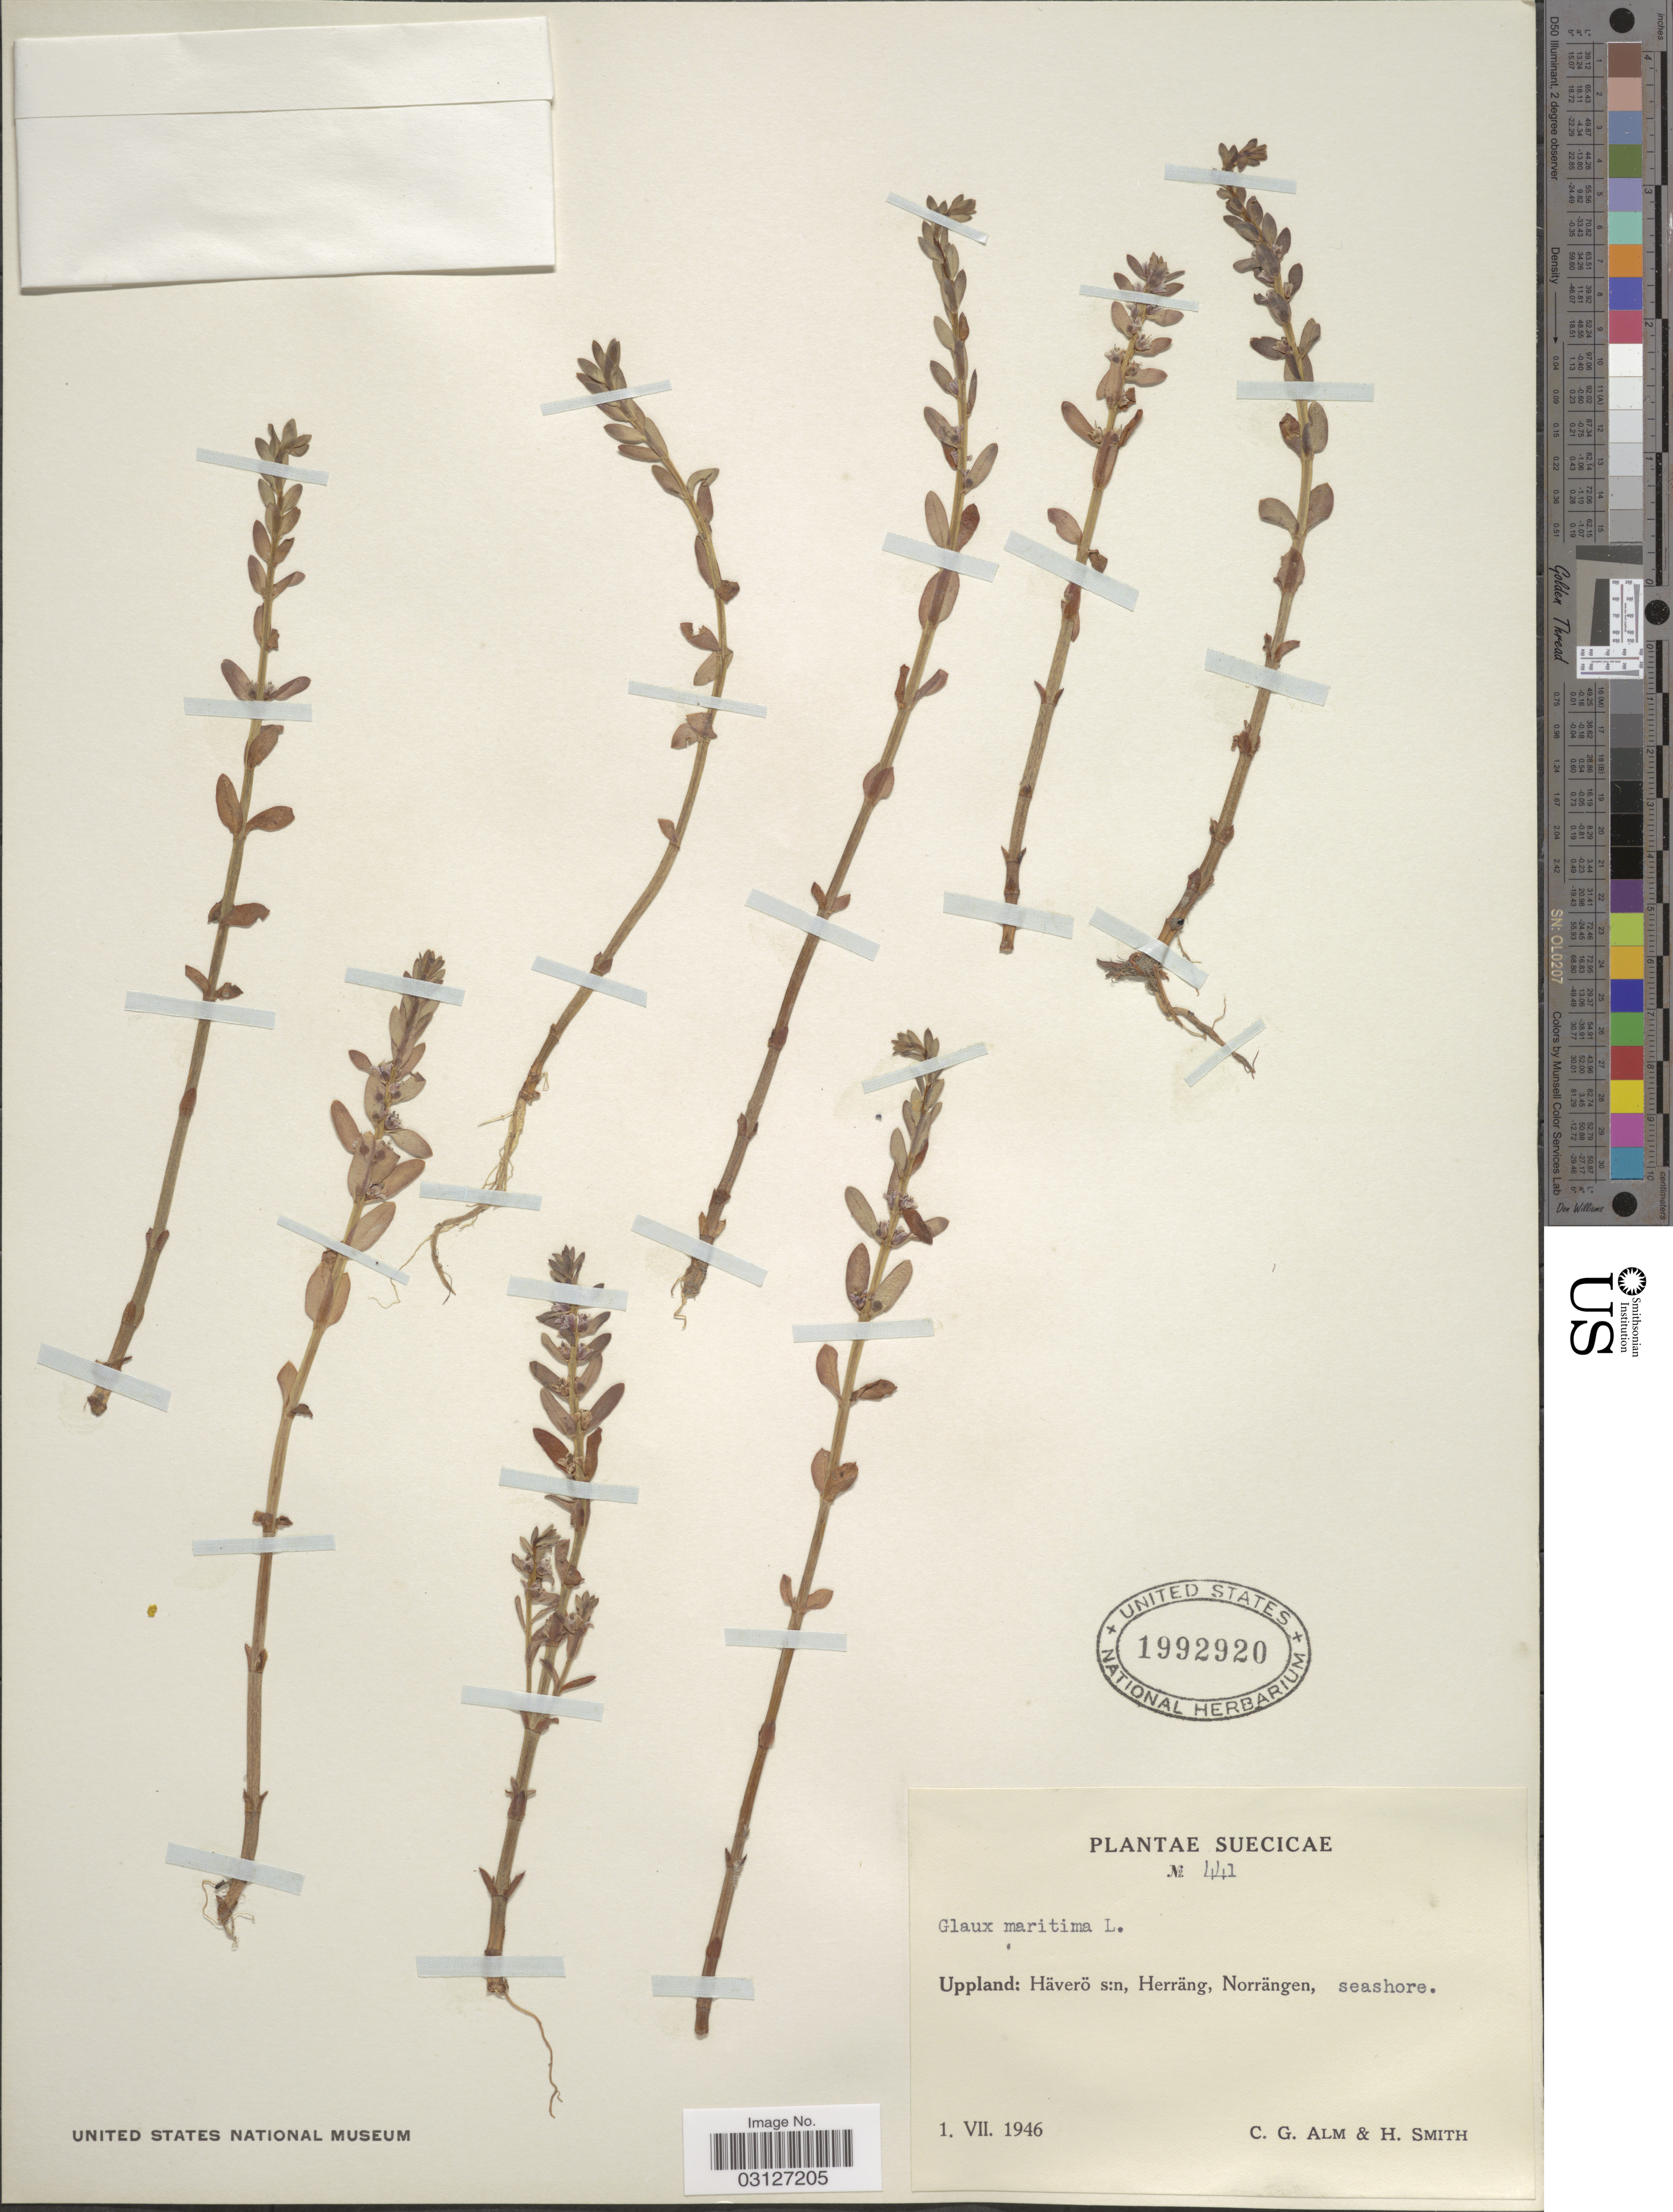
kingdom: Plantae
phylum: Tracheophyta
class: Magnoliopsida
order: Ericales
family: Primulaceae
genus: Glaux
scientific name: Glaux maritima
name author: L.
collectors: C. Alm & H. Smith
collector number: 441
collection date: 1946-07-01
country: Sweden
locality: Suecicae, Uppland: Häverö s:n, Herräng, Norrängen, seashore.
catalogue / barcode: US 1992920